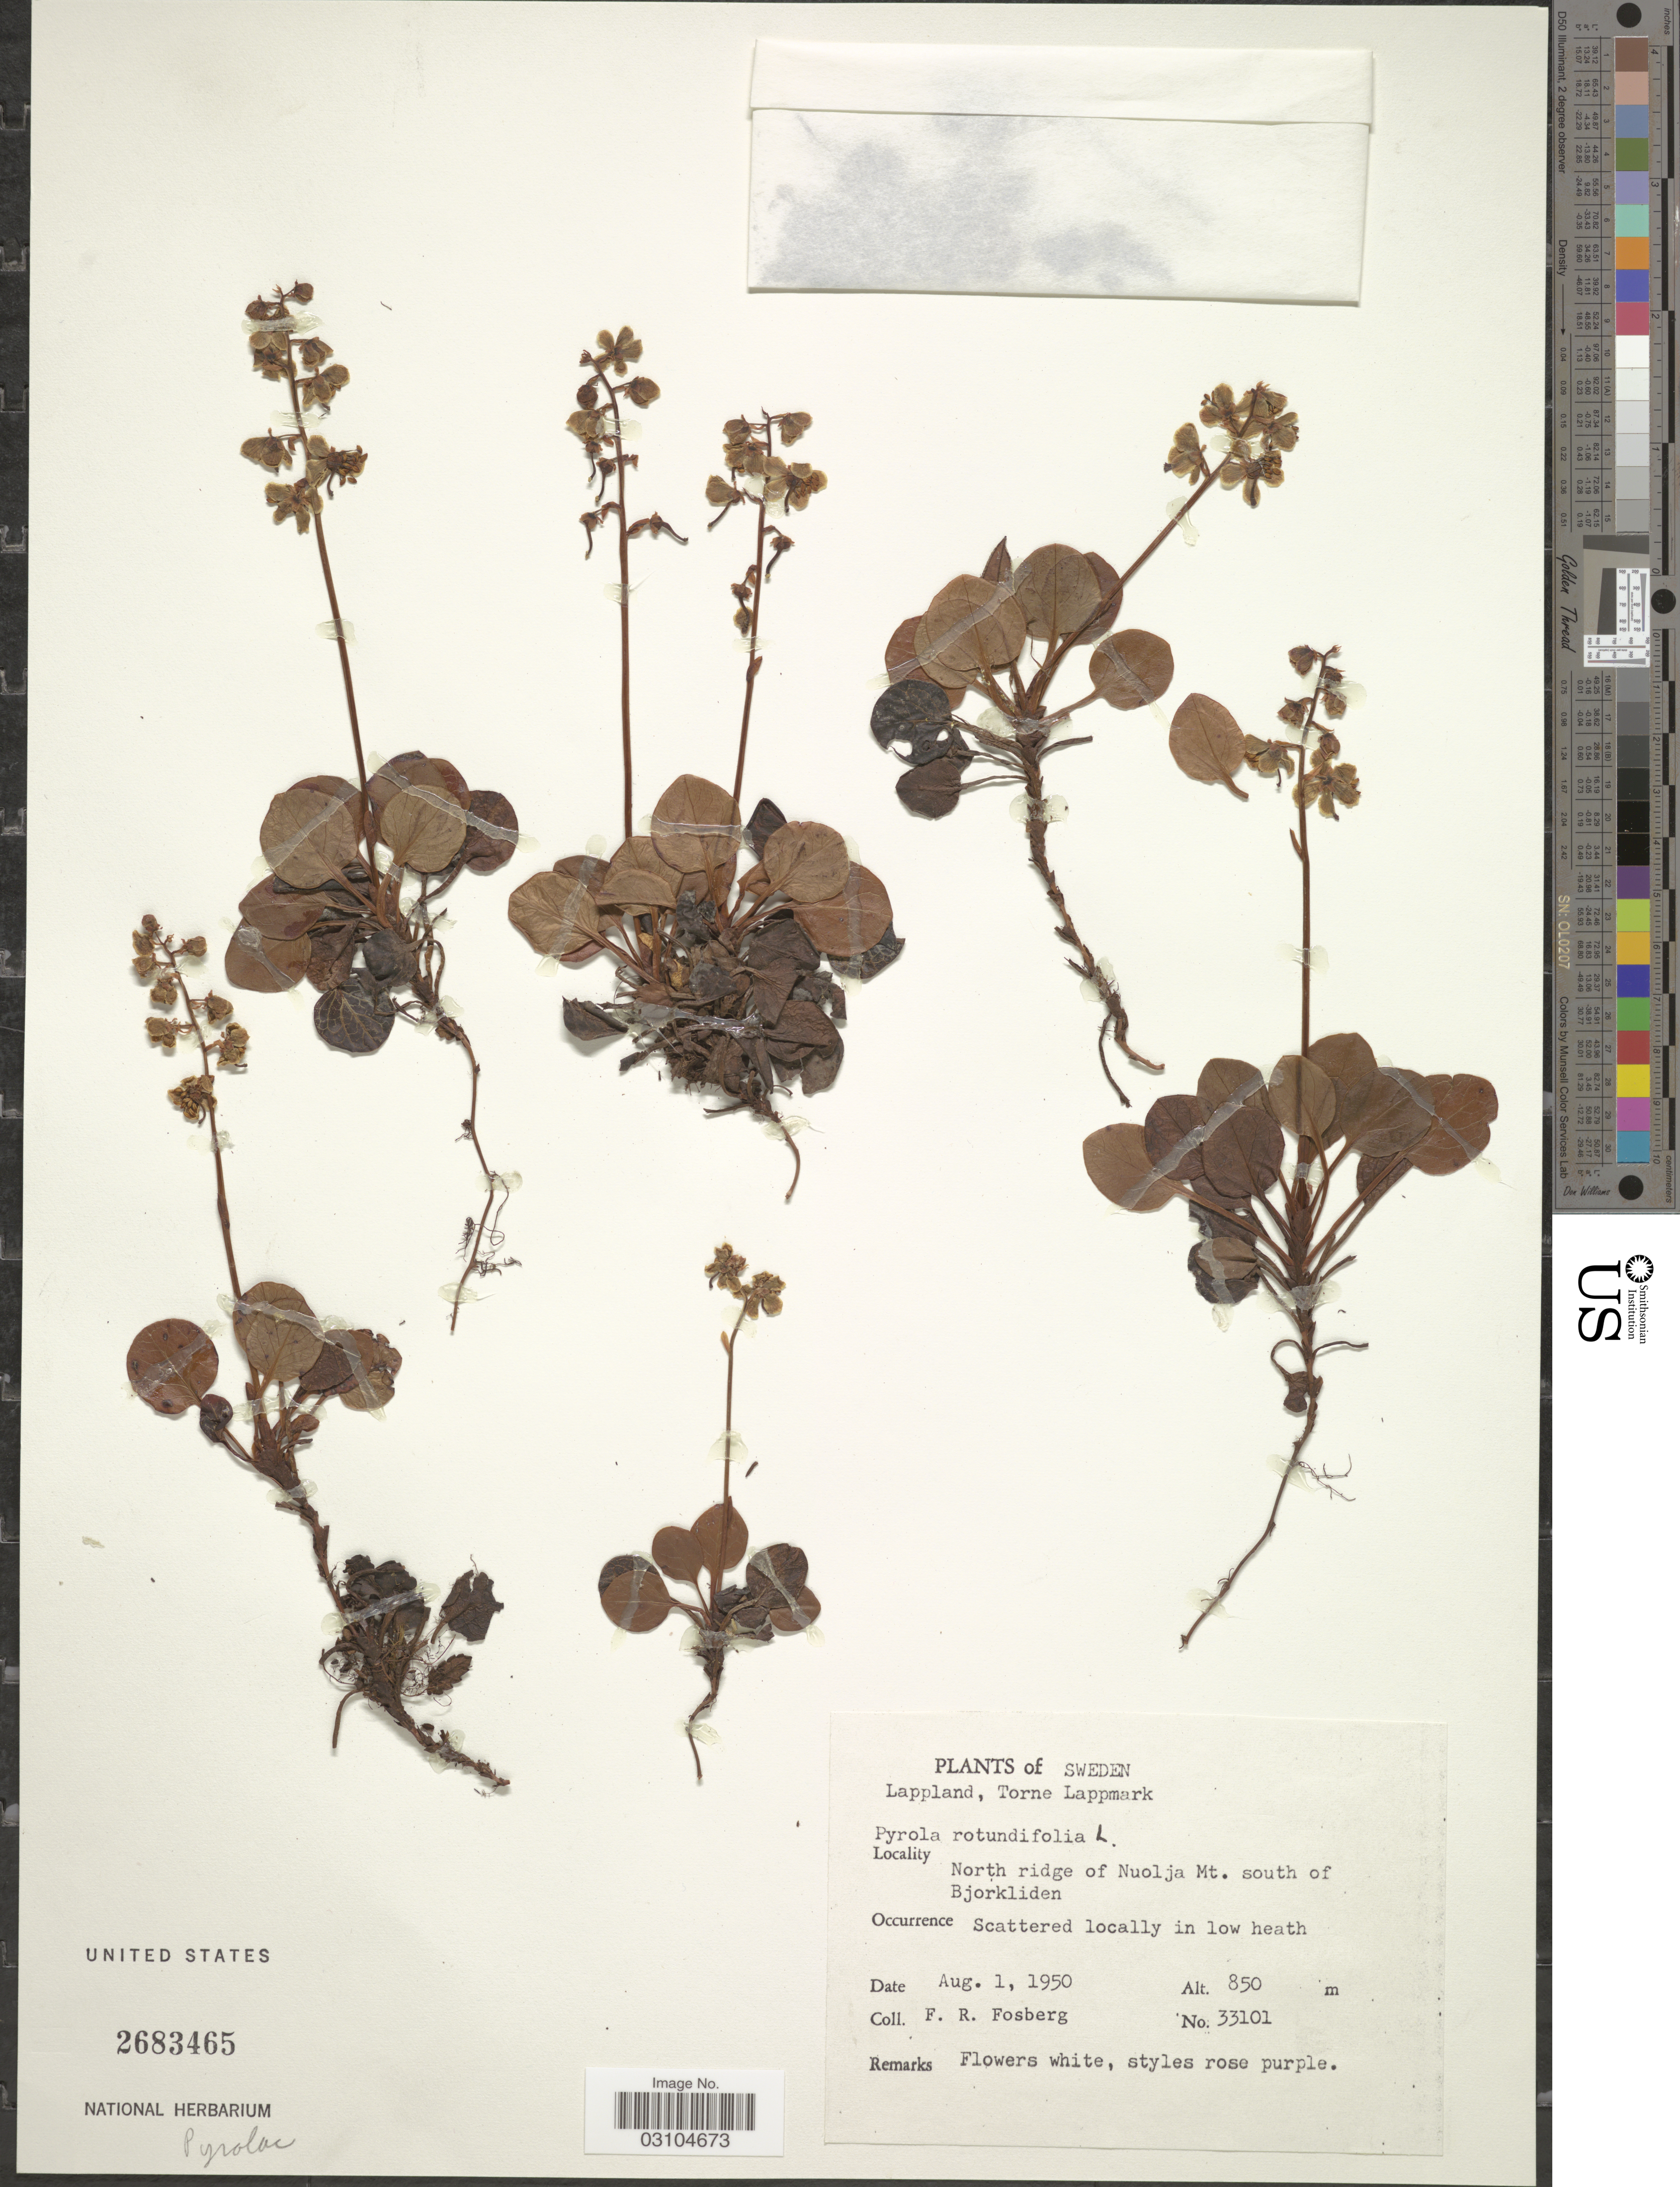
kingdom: Plantae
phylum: Tracheophyta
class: Magnoliopsida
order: Ericales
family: Ericaceae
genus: Pyrola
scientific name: Pyrola rotundifolia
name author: L.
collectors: F. R. Fosberg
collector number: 33101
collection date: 1950-08-01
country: Finland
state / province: Lappi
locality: Lappland. Torne Lappmark. North ridge of Nuolja Mt. south of Bjorkliden.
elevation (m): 850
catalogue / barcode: US 2683465